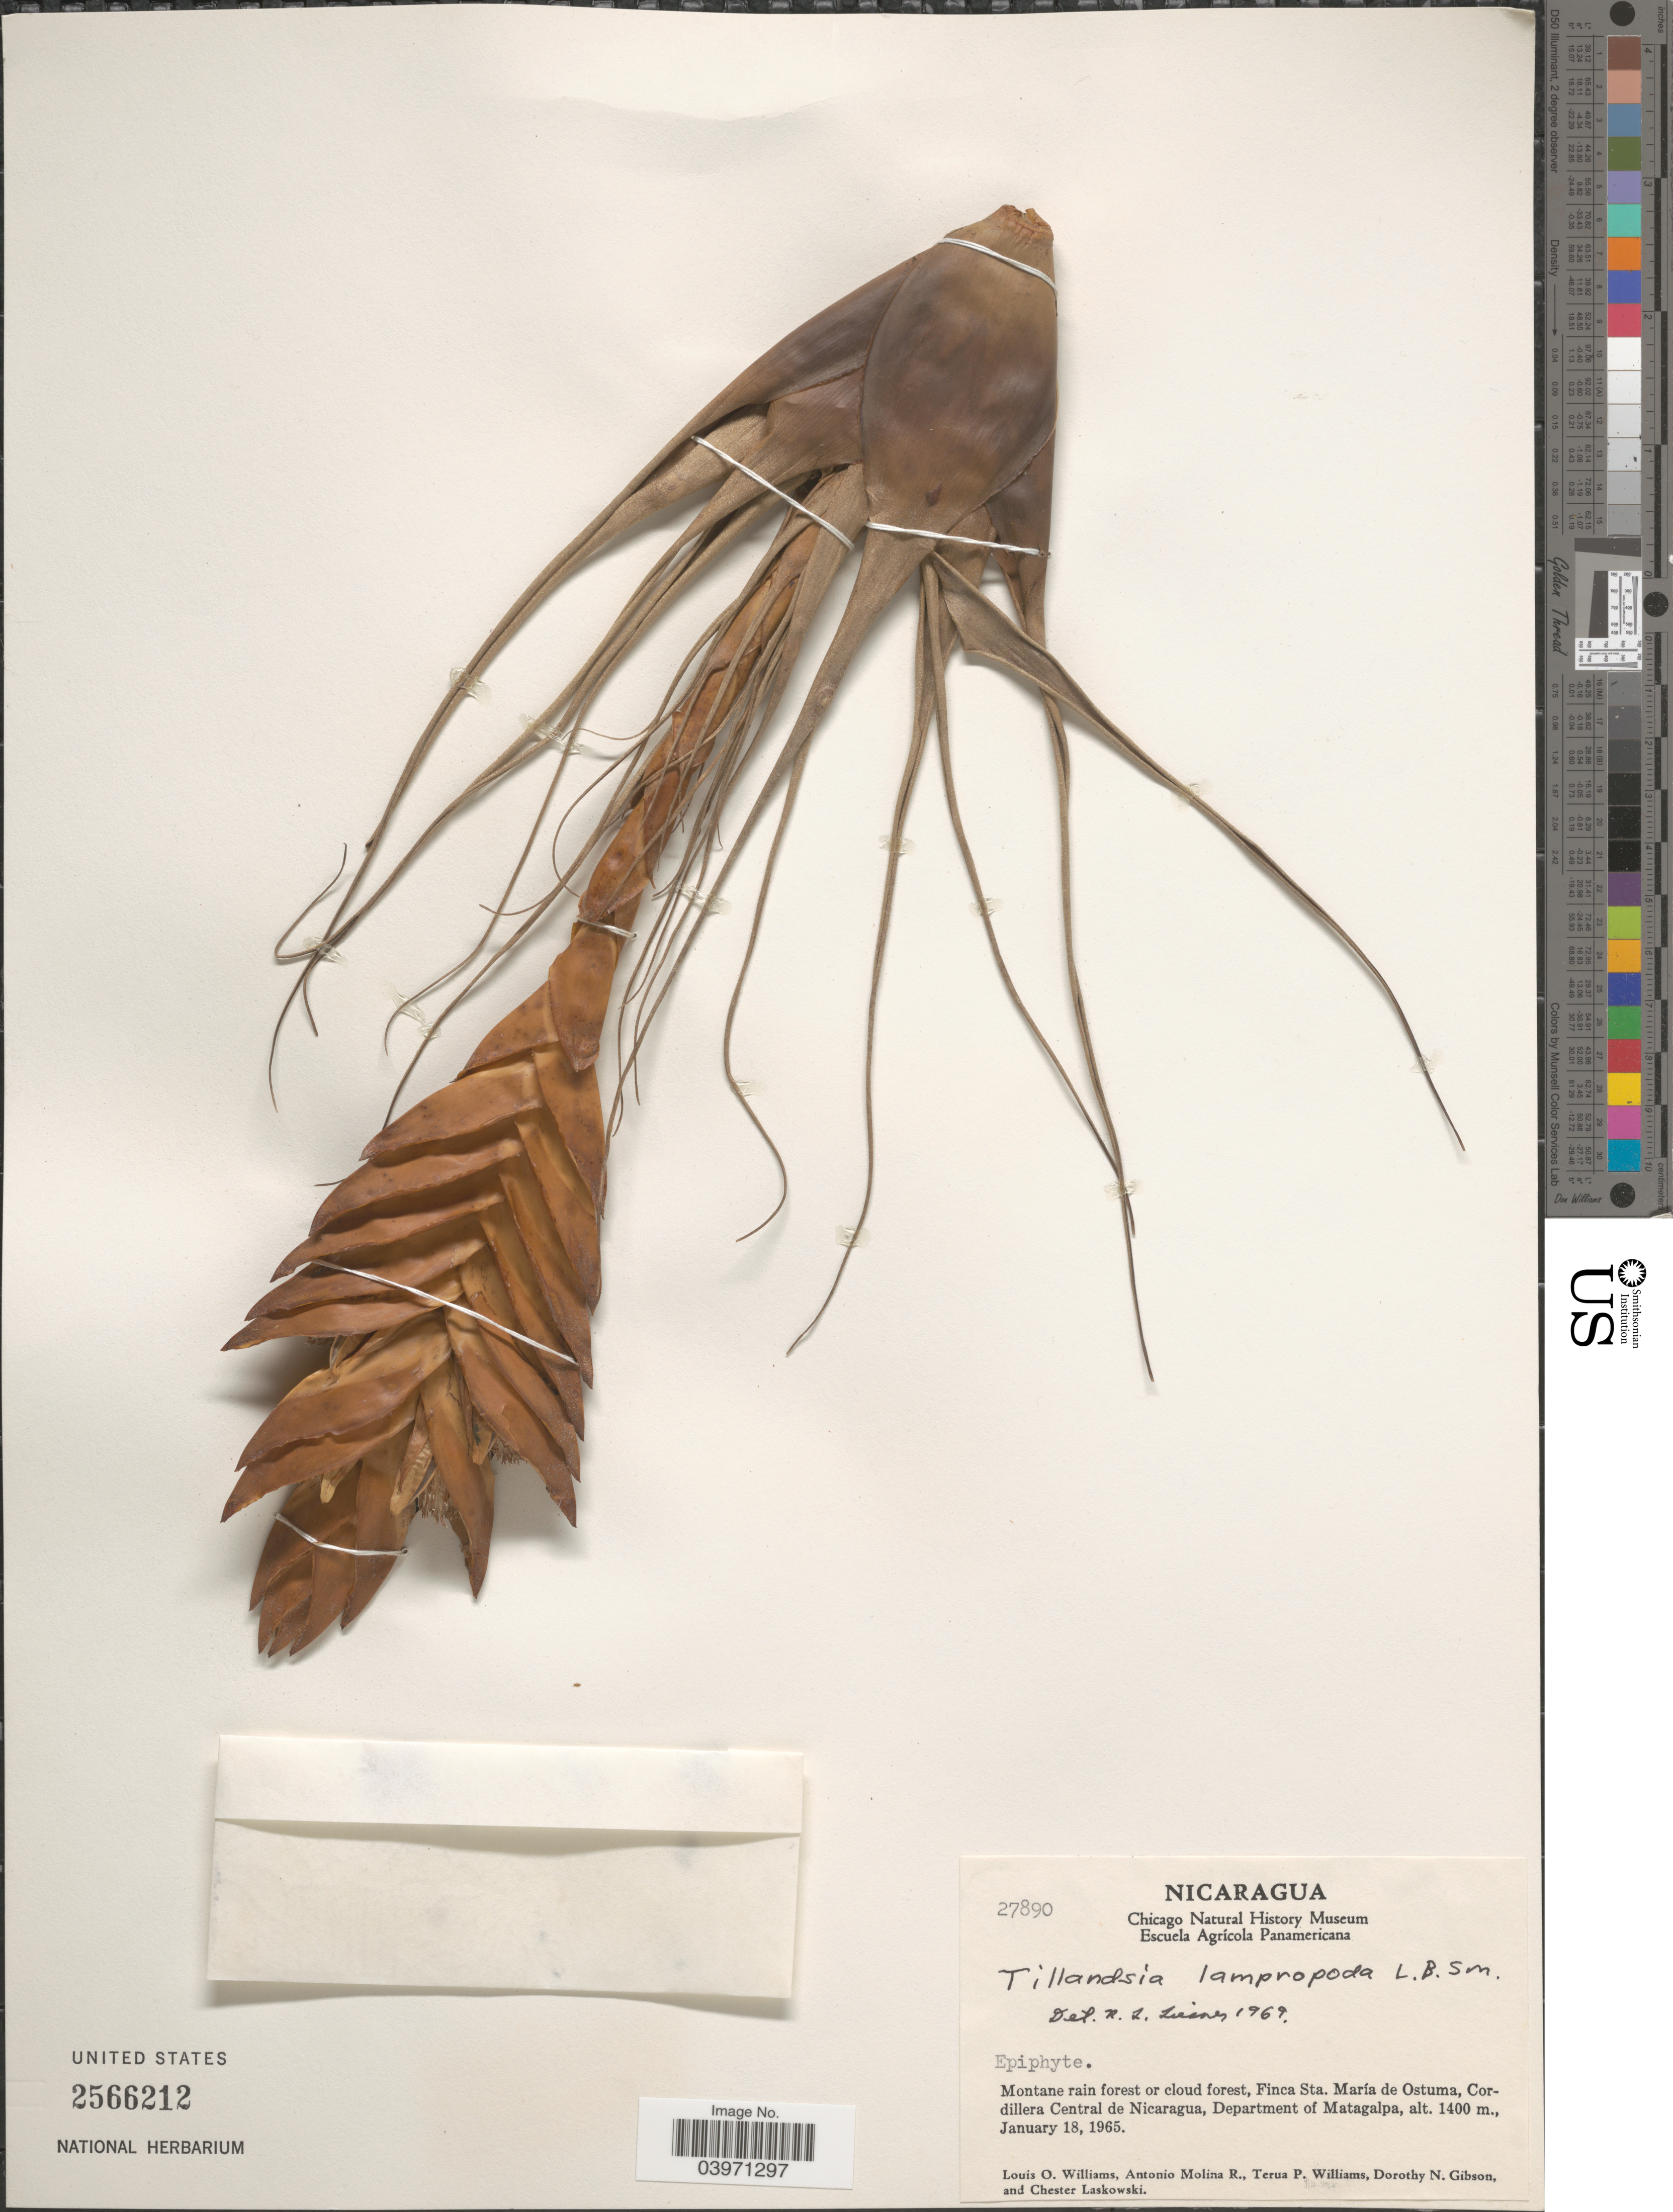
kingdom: Plantae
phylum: Tracheophyta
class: Liliopsida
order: Poales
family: Bromeliaceae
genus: Tillandsia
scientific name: Tillandsia lampropoda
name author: L.B. Sm.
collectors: L. O. Williams, A. Molina R., T. Williams, D. N. Gibson & C. Laskowski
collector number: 27890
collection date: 1965-01-18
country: Nicaragua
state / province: Matagalpa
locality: Montane rain forest or cloud forest, Finca Sta. María de Ostuma, Cordillera Central de Nicaragua, Department of Matagalpa.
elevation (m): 1400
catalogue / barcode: US 2566212